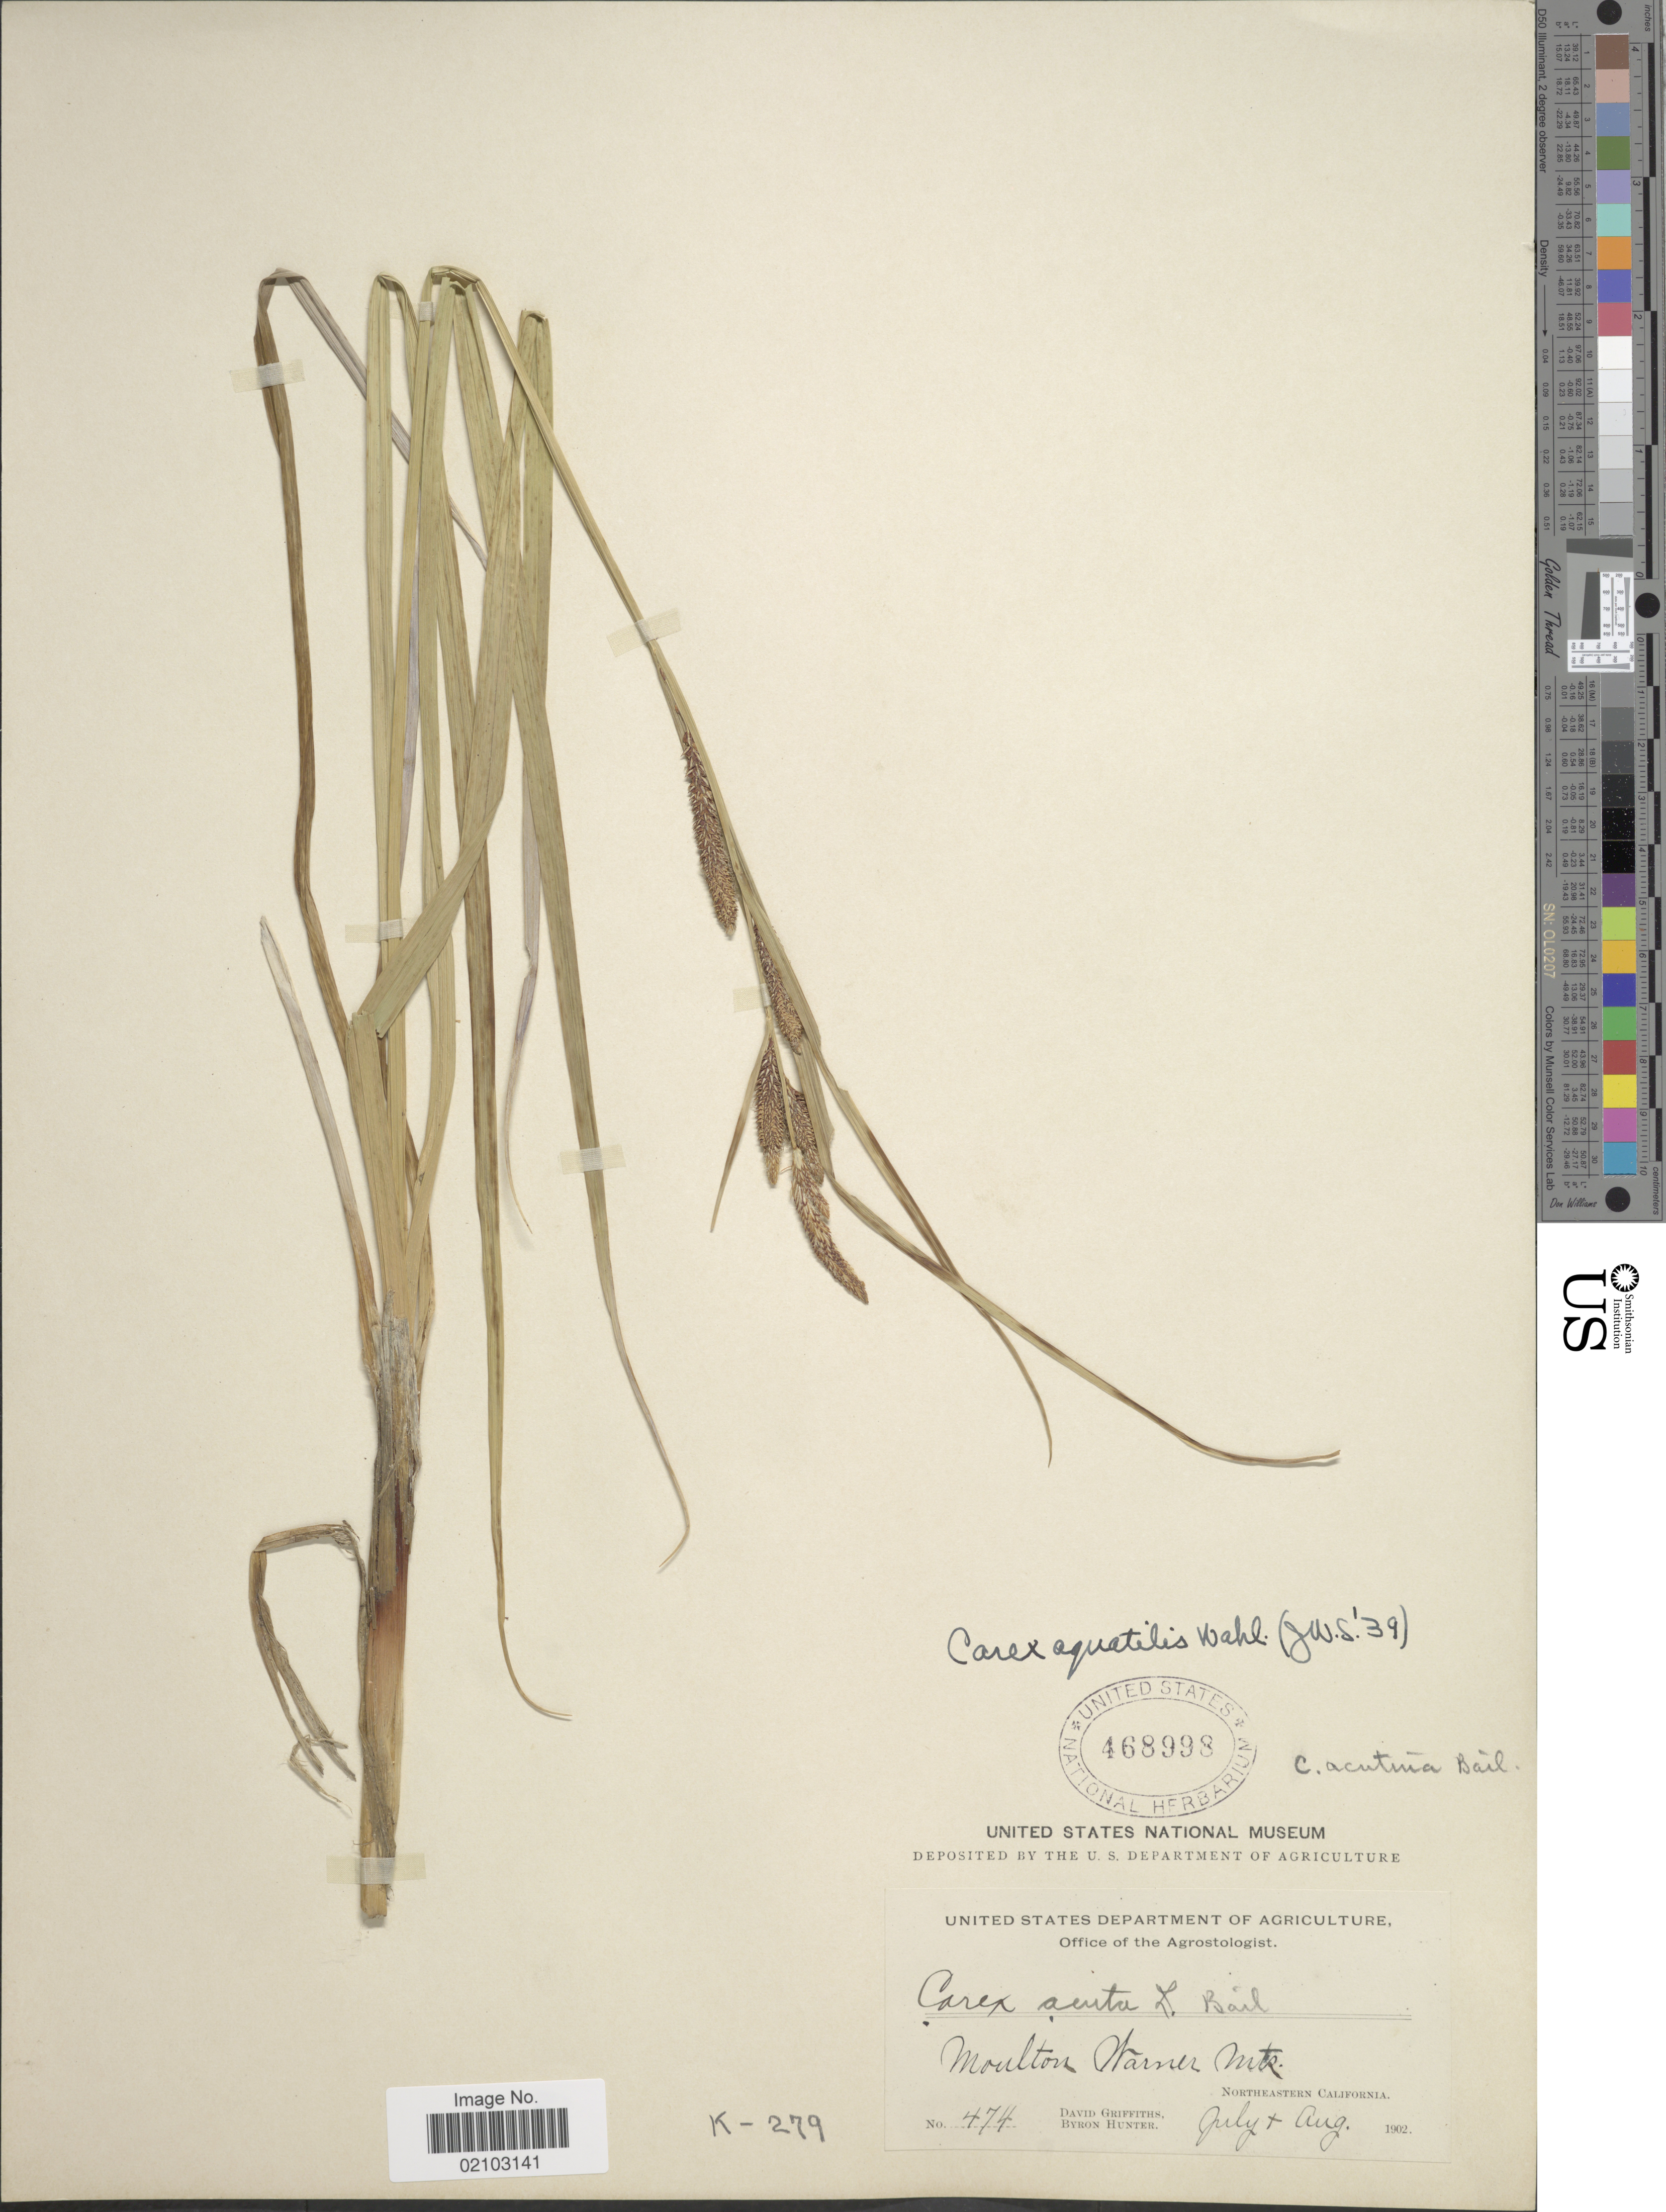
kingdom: Plantae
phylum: Tracheophyta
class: Liliopsida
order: Poales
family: Cyperaceae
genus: Carex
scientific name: Carex aquatilis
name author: Wahlenb.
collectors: D. Griffiths & B. Hunter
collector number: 474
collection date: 1902-07/1902-08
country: United States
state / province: California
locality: Moulton Warner Mts., Northeastern California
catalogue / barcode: US 468998